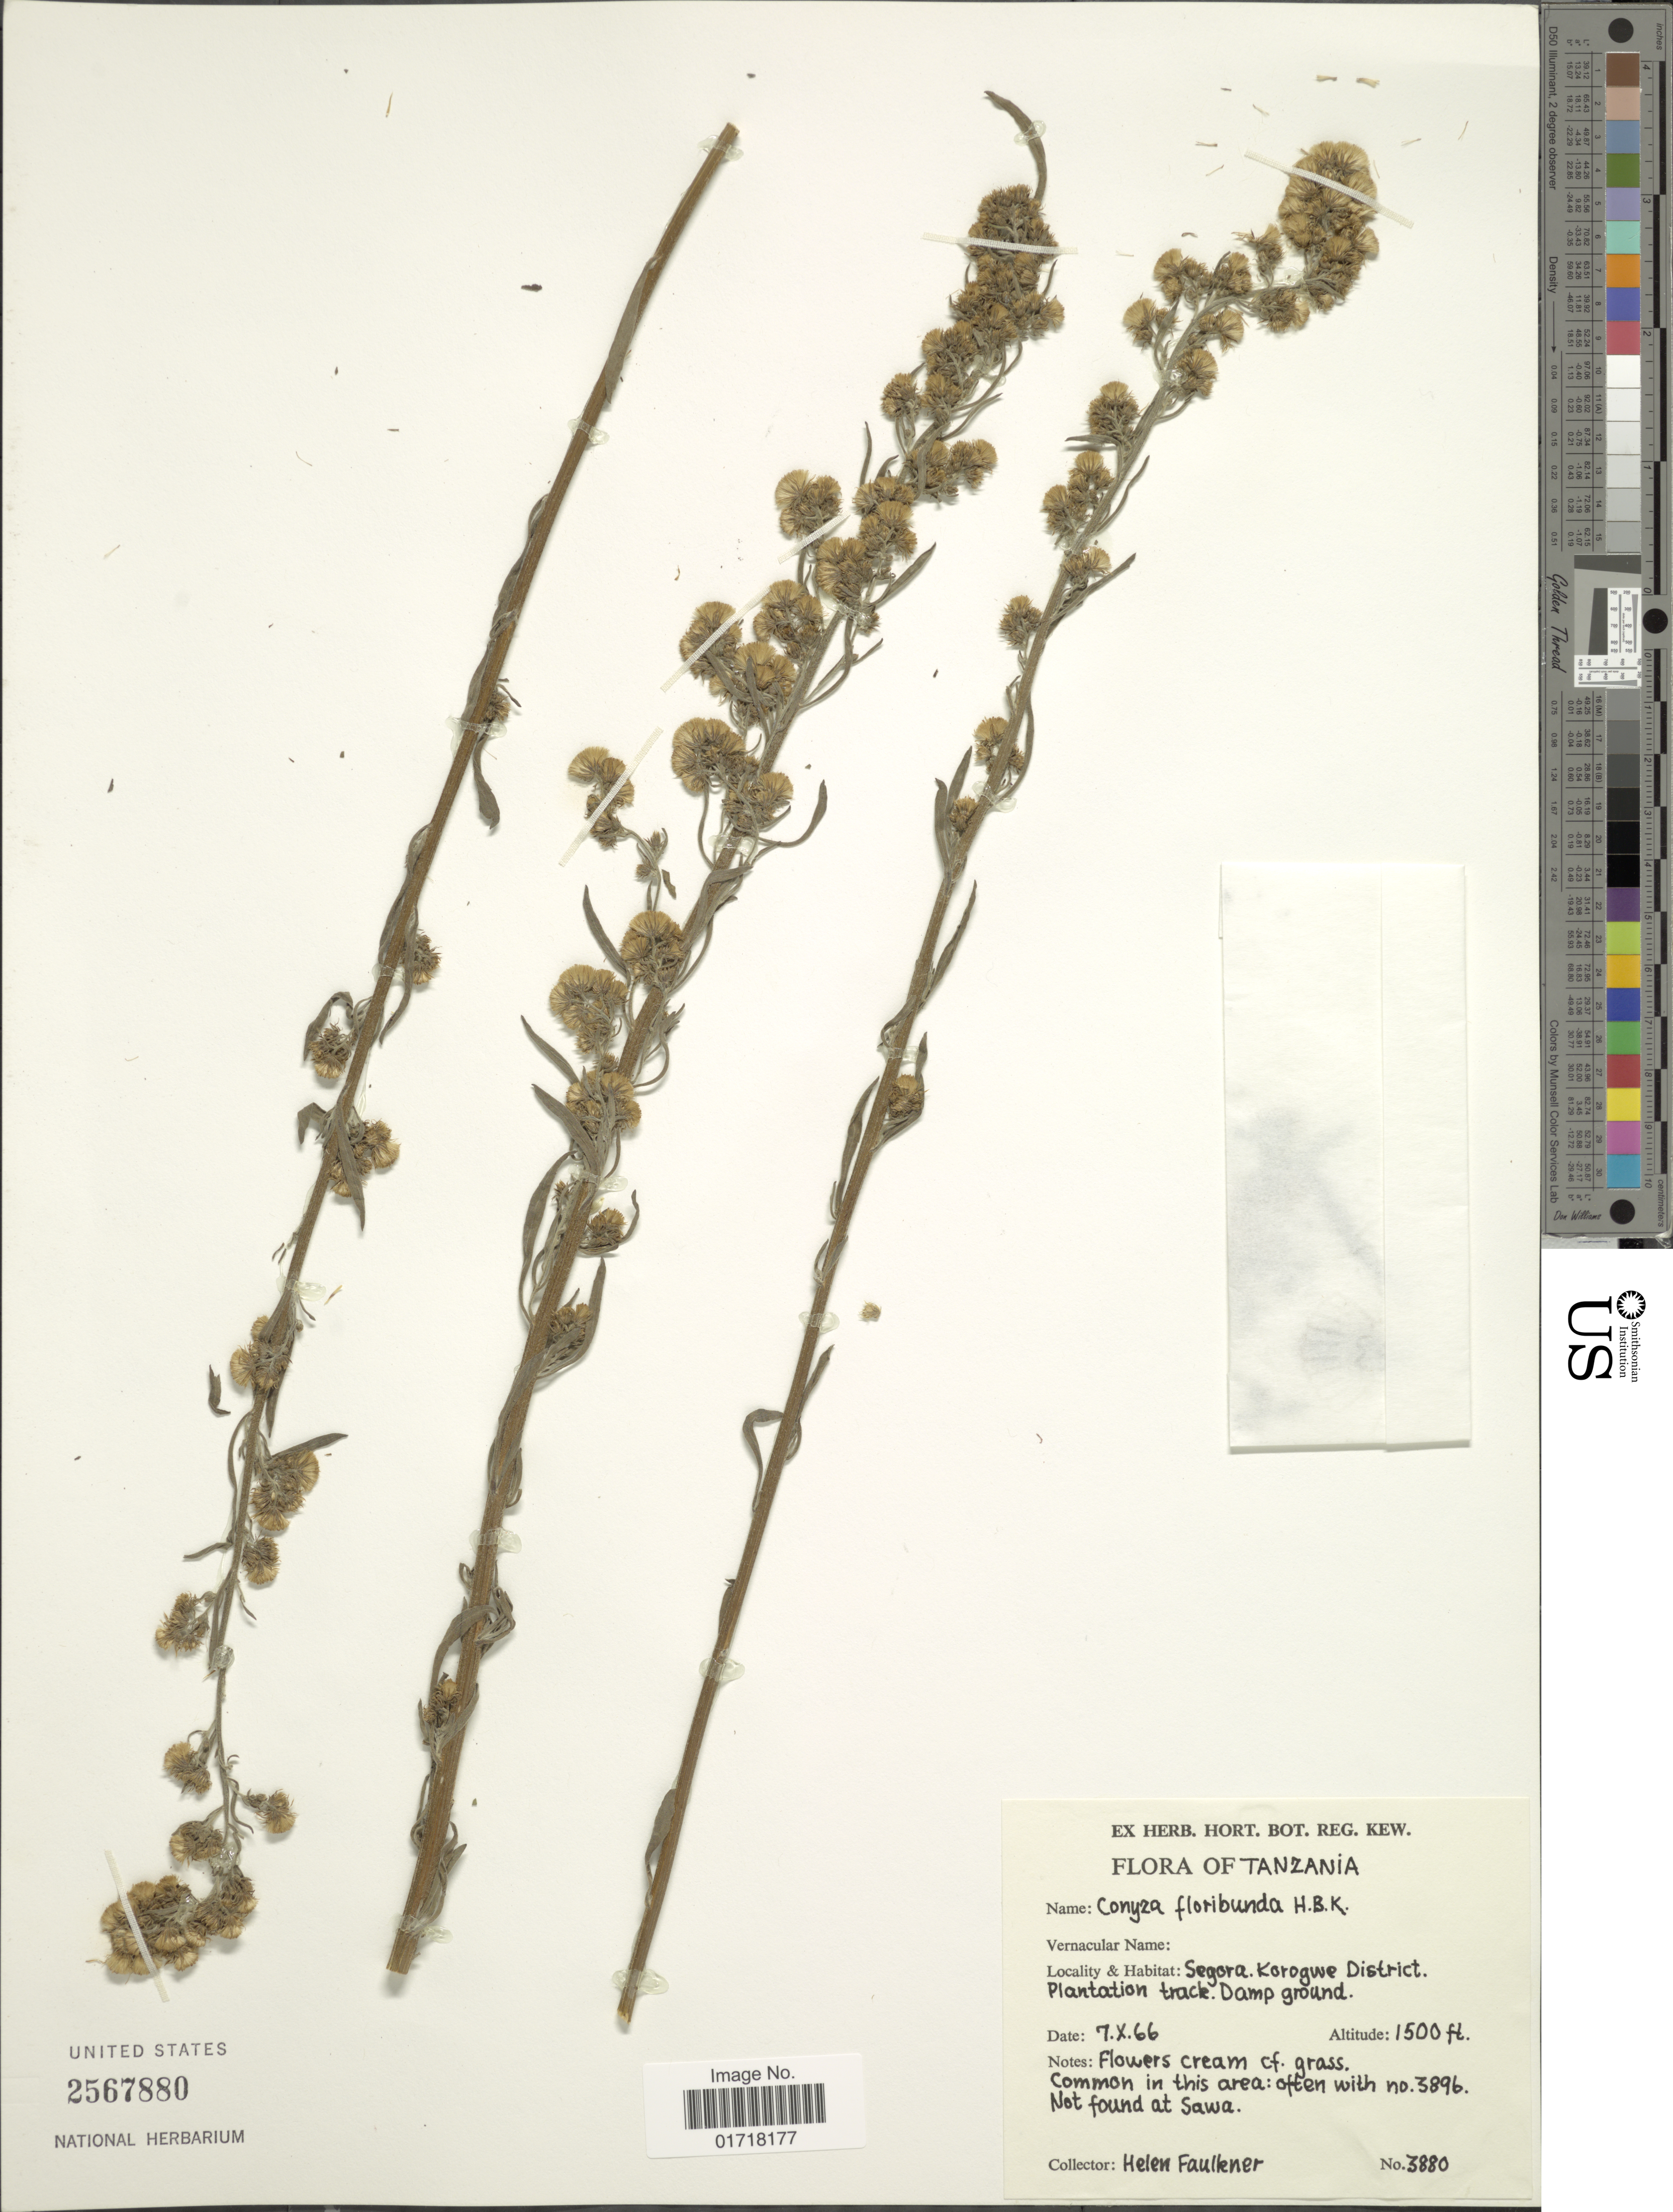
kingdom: Plantae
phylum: Tracheophyta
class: Magnoliopsida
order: Asterales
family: Asteraceae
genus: Conyza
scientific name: Conyza floribunda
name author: Kunth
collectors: H. Faulkner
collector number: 3880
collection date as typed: Transcribed d/m/y: 7/10/66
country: Tanzania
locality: Segora, Korogwe District, Plantation track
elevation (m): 457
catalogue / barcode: US 2567880